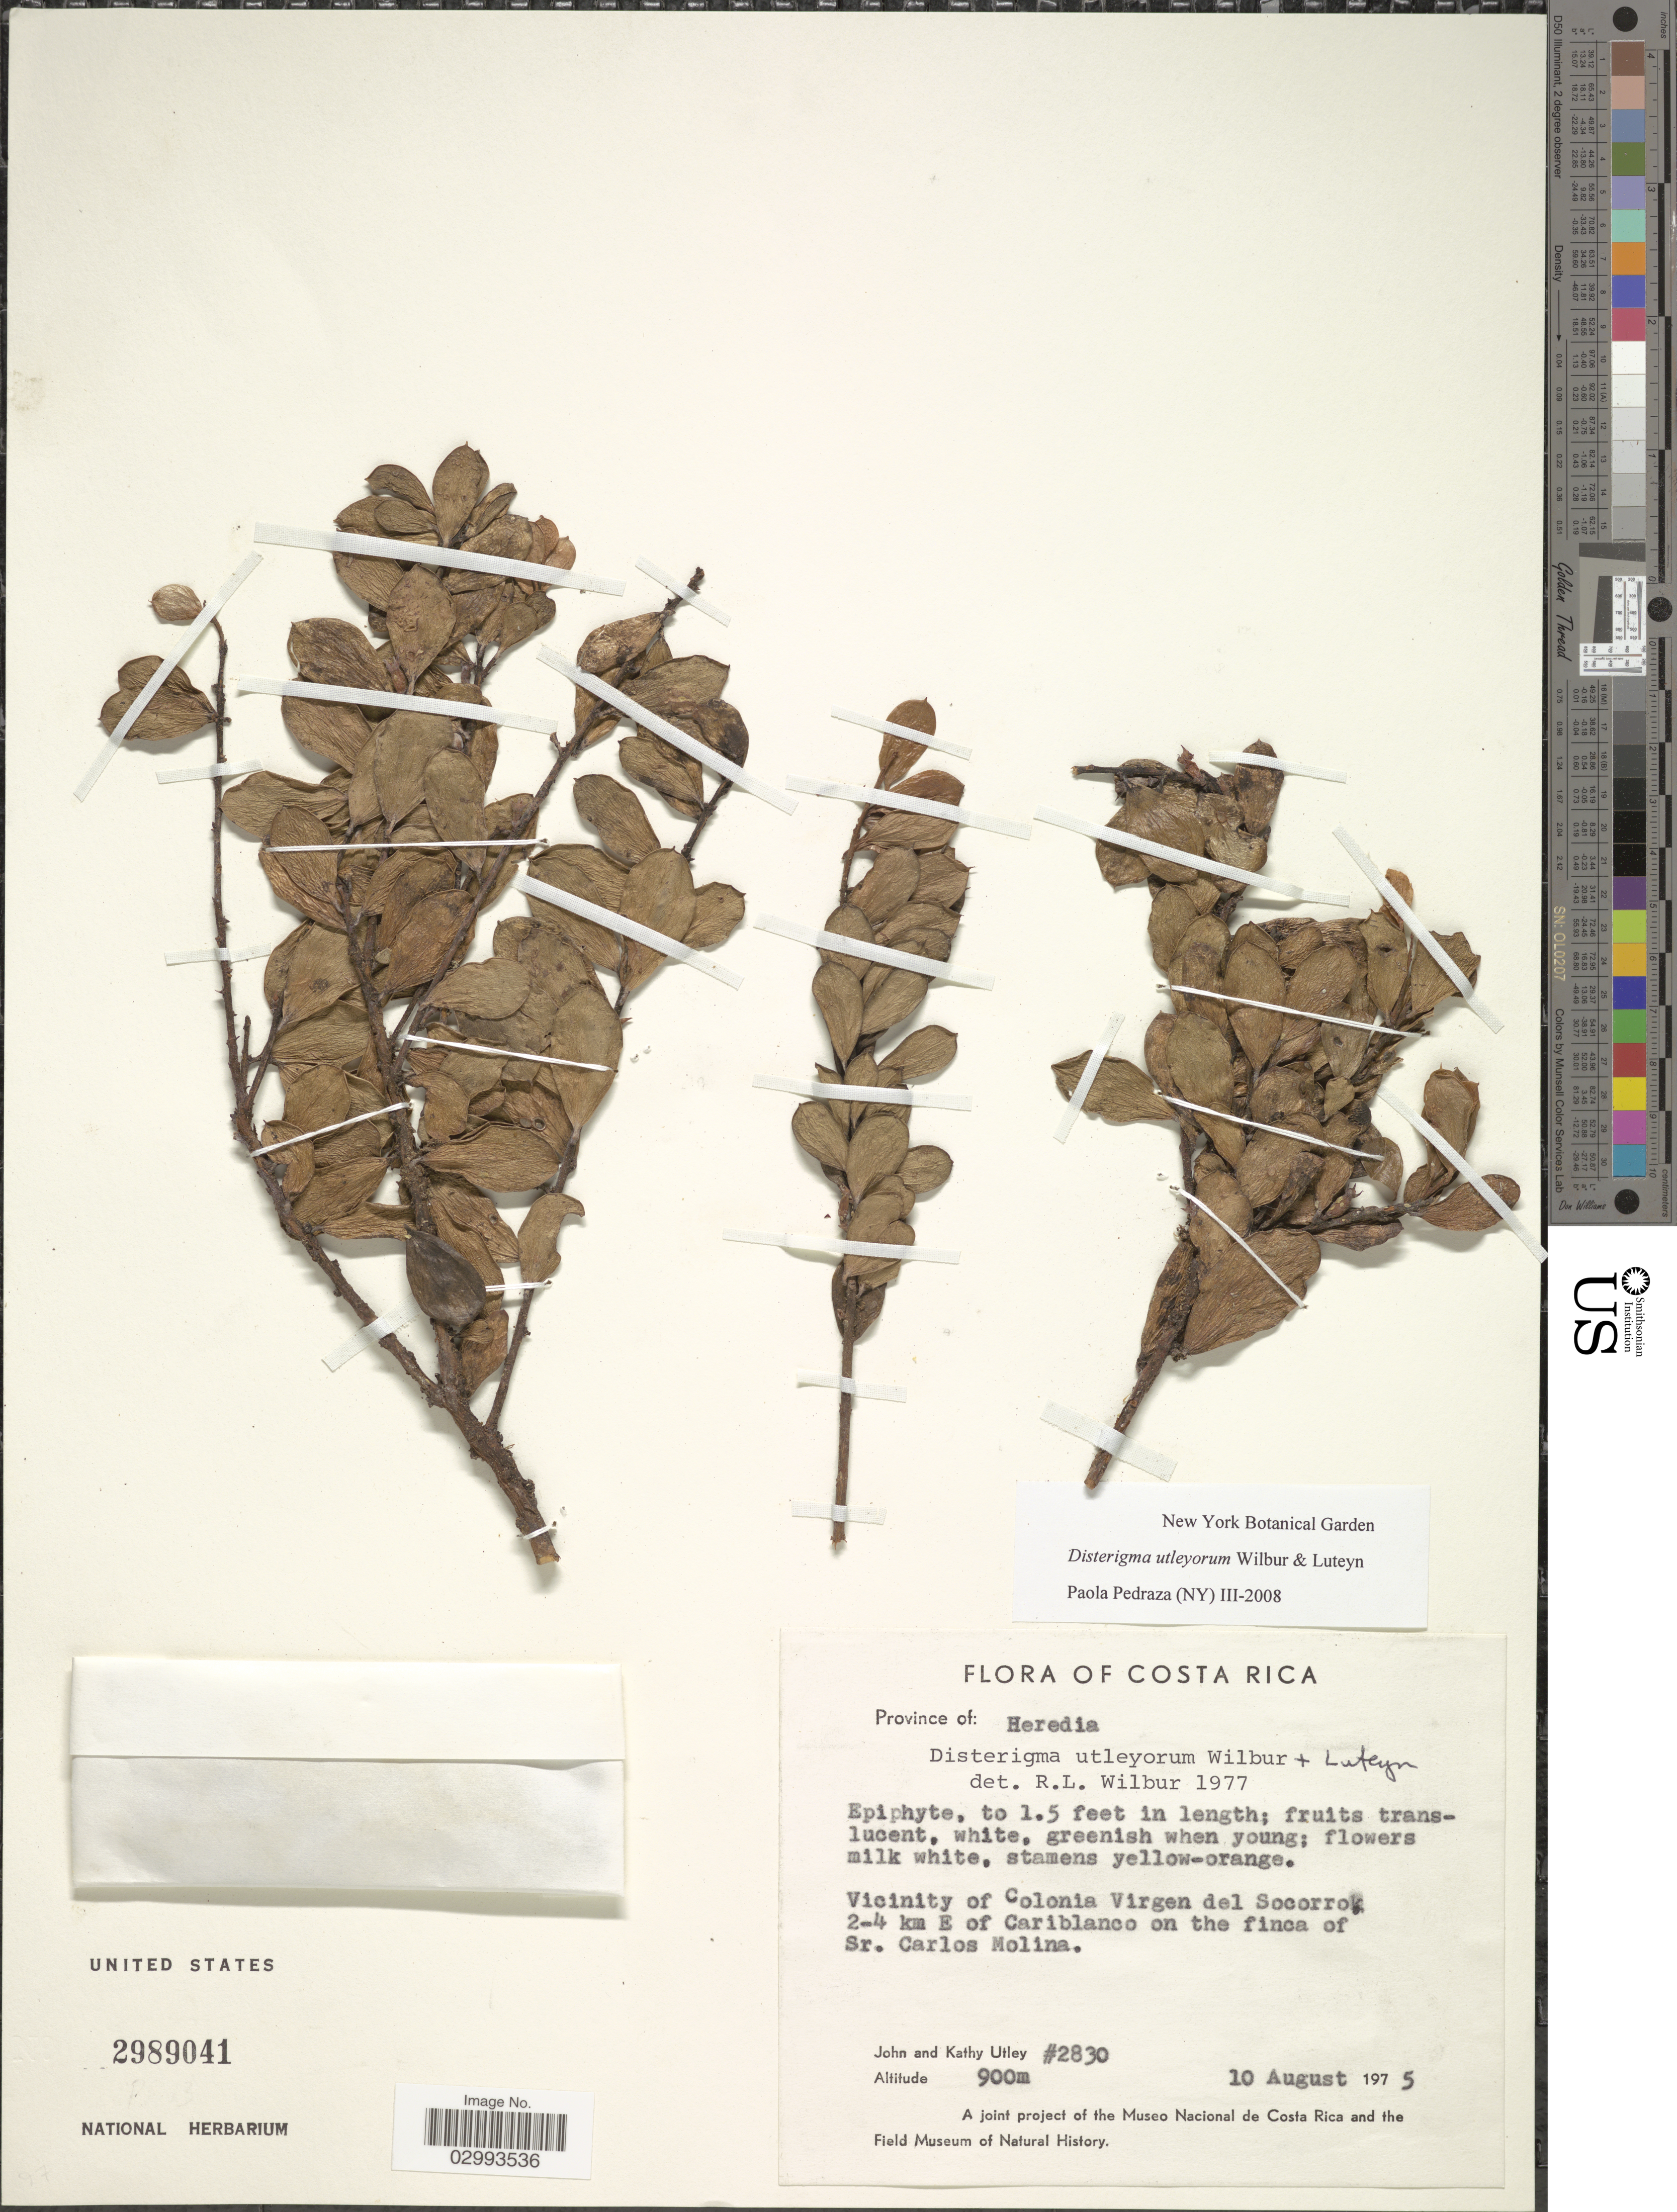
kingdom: Plantae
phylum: Tracheophyta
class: Magnoliopsida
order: Ericales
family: Ericaceae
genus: Disterigma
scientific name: Disterigma utleyorum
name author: Wilbur & Luteyn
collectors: J. F. Utley & K. Burt-Utley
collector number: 2830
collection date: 1975-08-10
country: Costa Rica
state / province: Heredia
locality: Vicinity of Colonia Virgen del Socorro, 2-4 km E of Cariblanco on the finca of Sr. Carlos Molina.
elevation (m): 900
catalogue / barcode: US 2989041